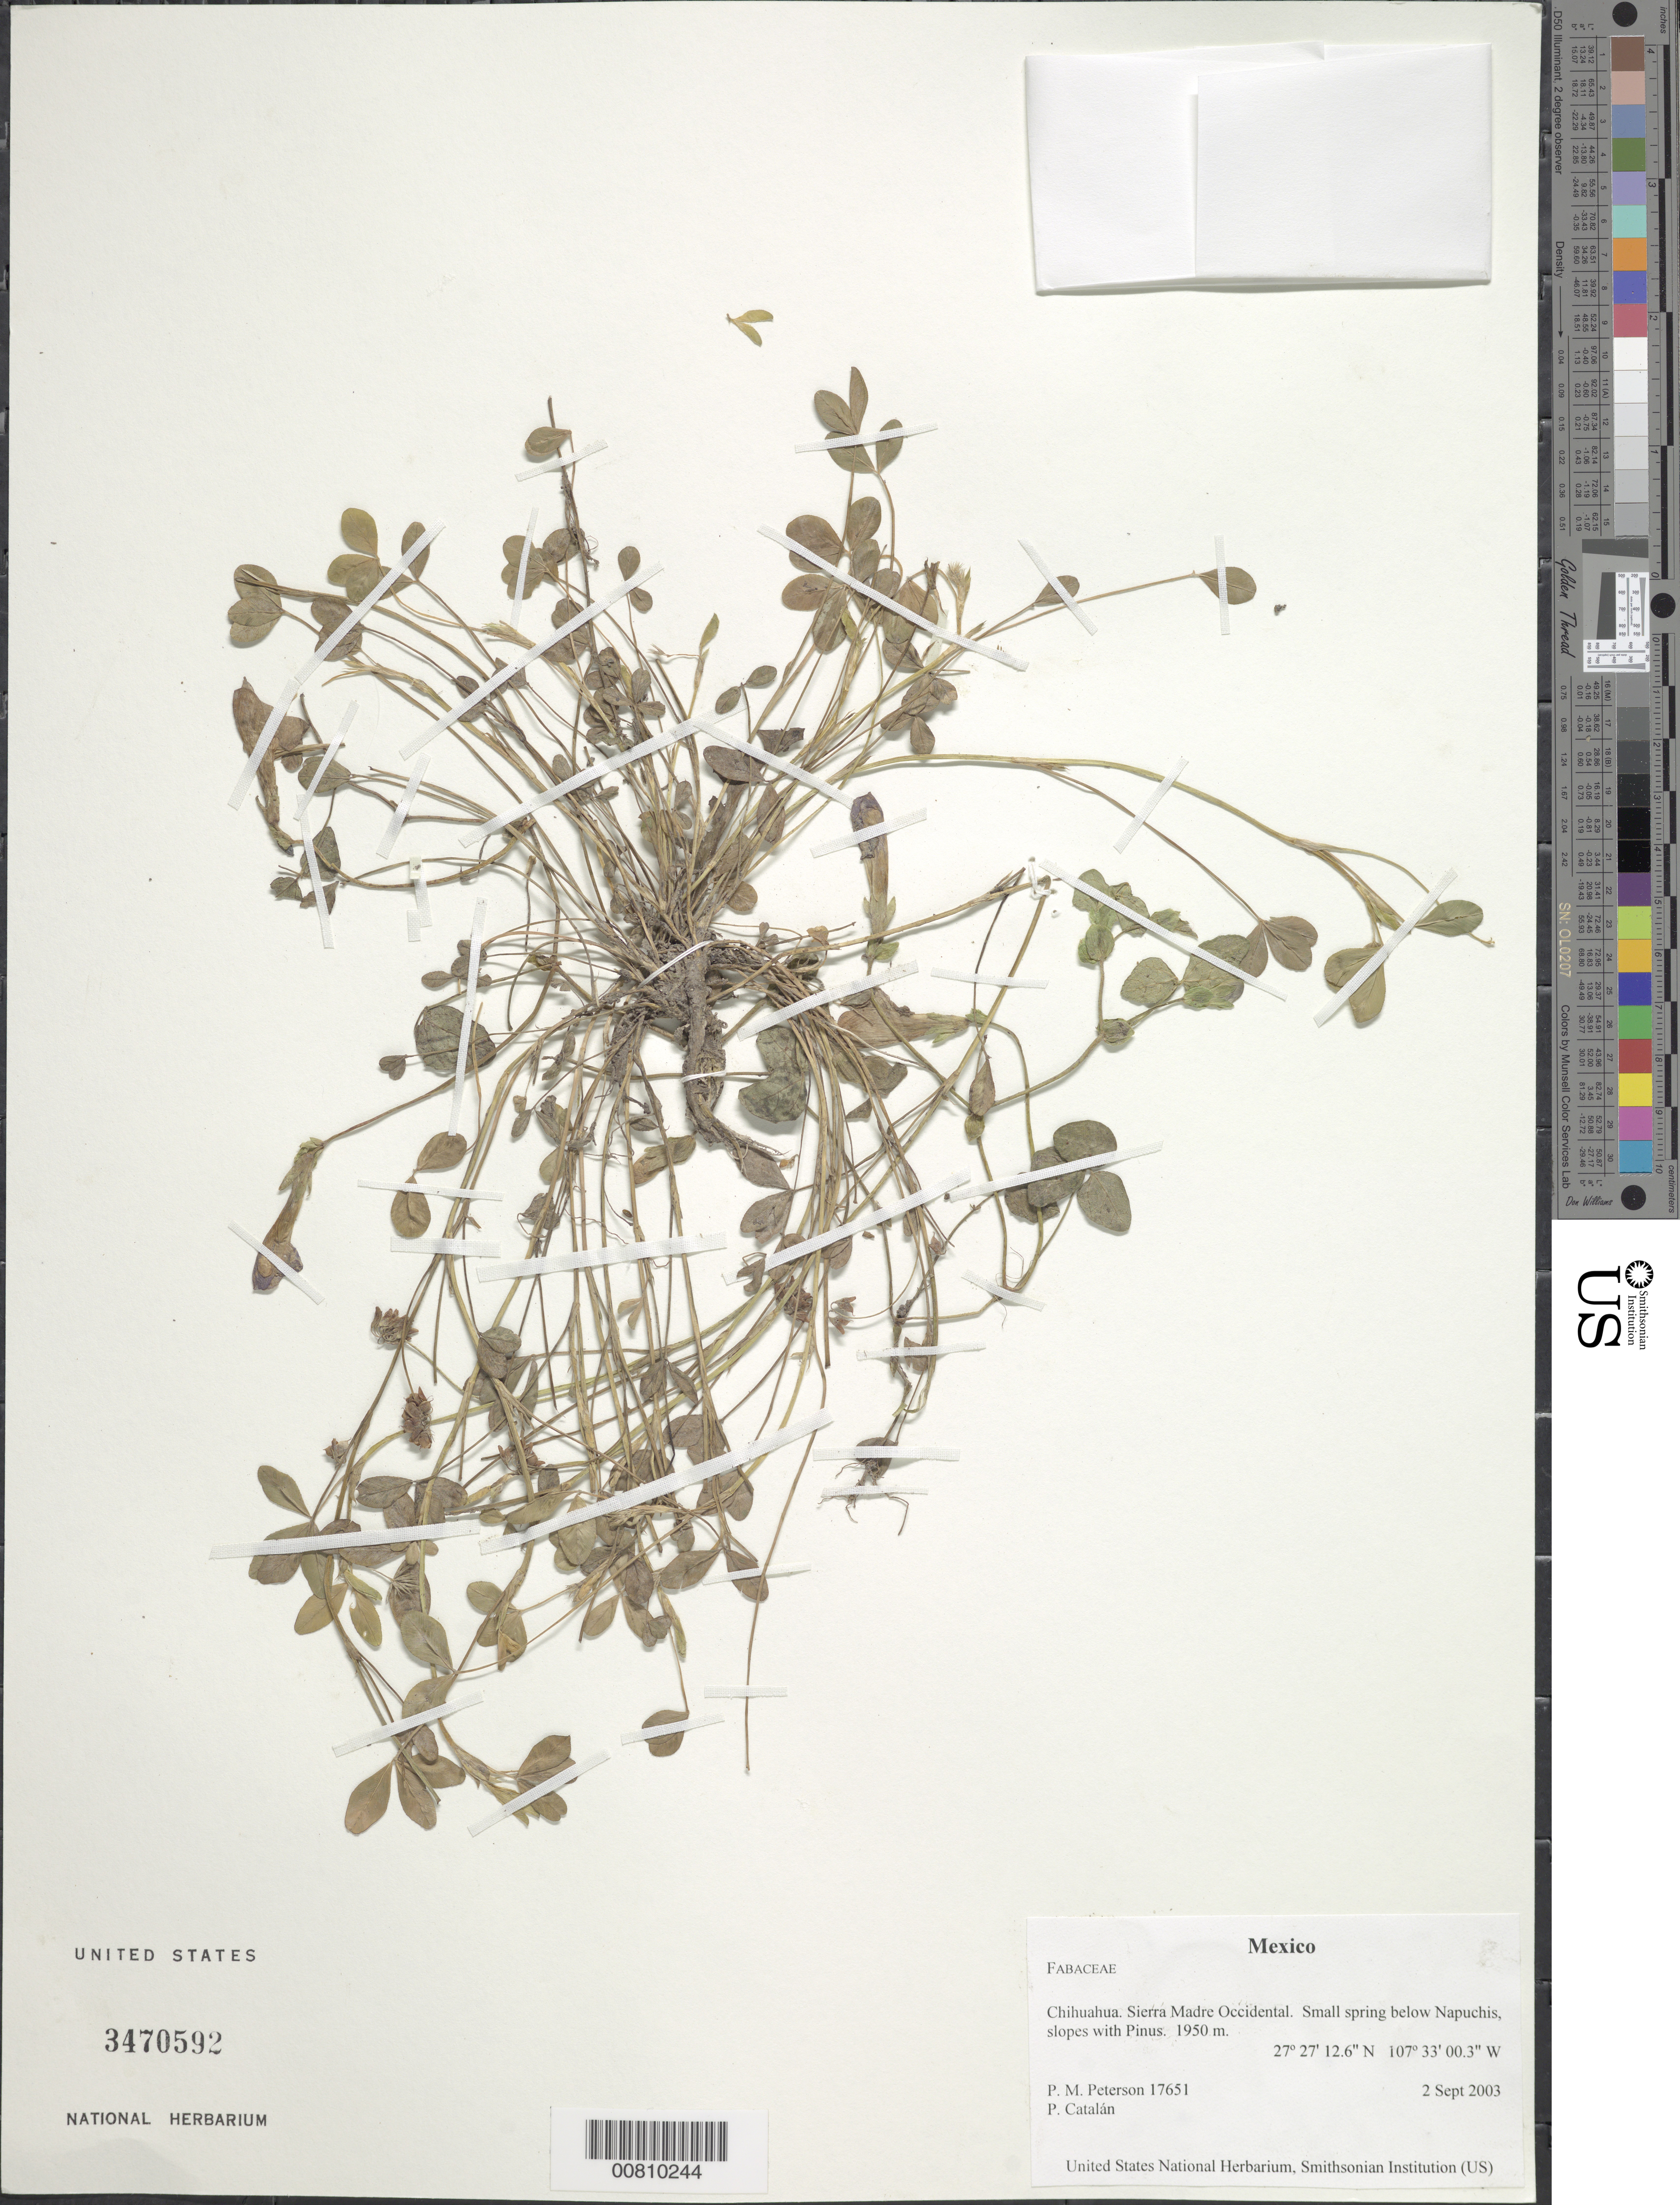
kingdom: Plantae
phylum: Tracheophyta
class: Magnoliopsida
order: Fabales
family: Fabaceae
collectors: P. M. Peterson & P. Catalán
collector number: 17651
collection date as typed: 02 Sep 2003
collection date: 2003-09-02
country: Mexico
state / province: Chihuahua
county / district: Sierra Madre Occidental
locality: Small spring below Napuchis, slopes with Pinus.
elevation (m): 1950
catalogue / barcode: US 3470592